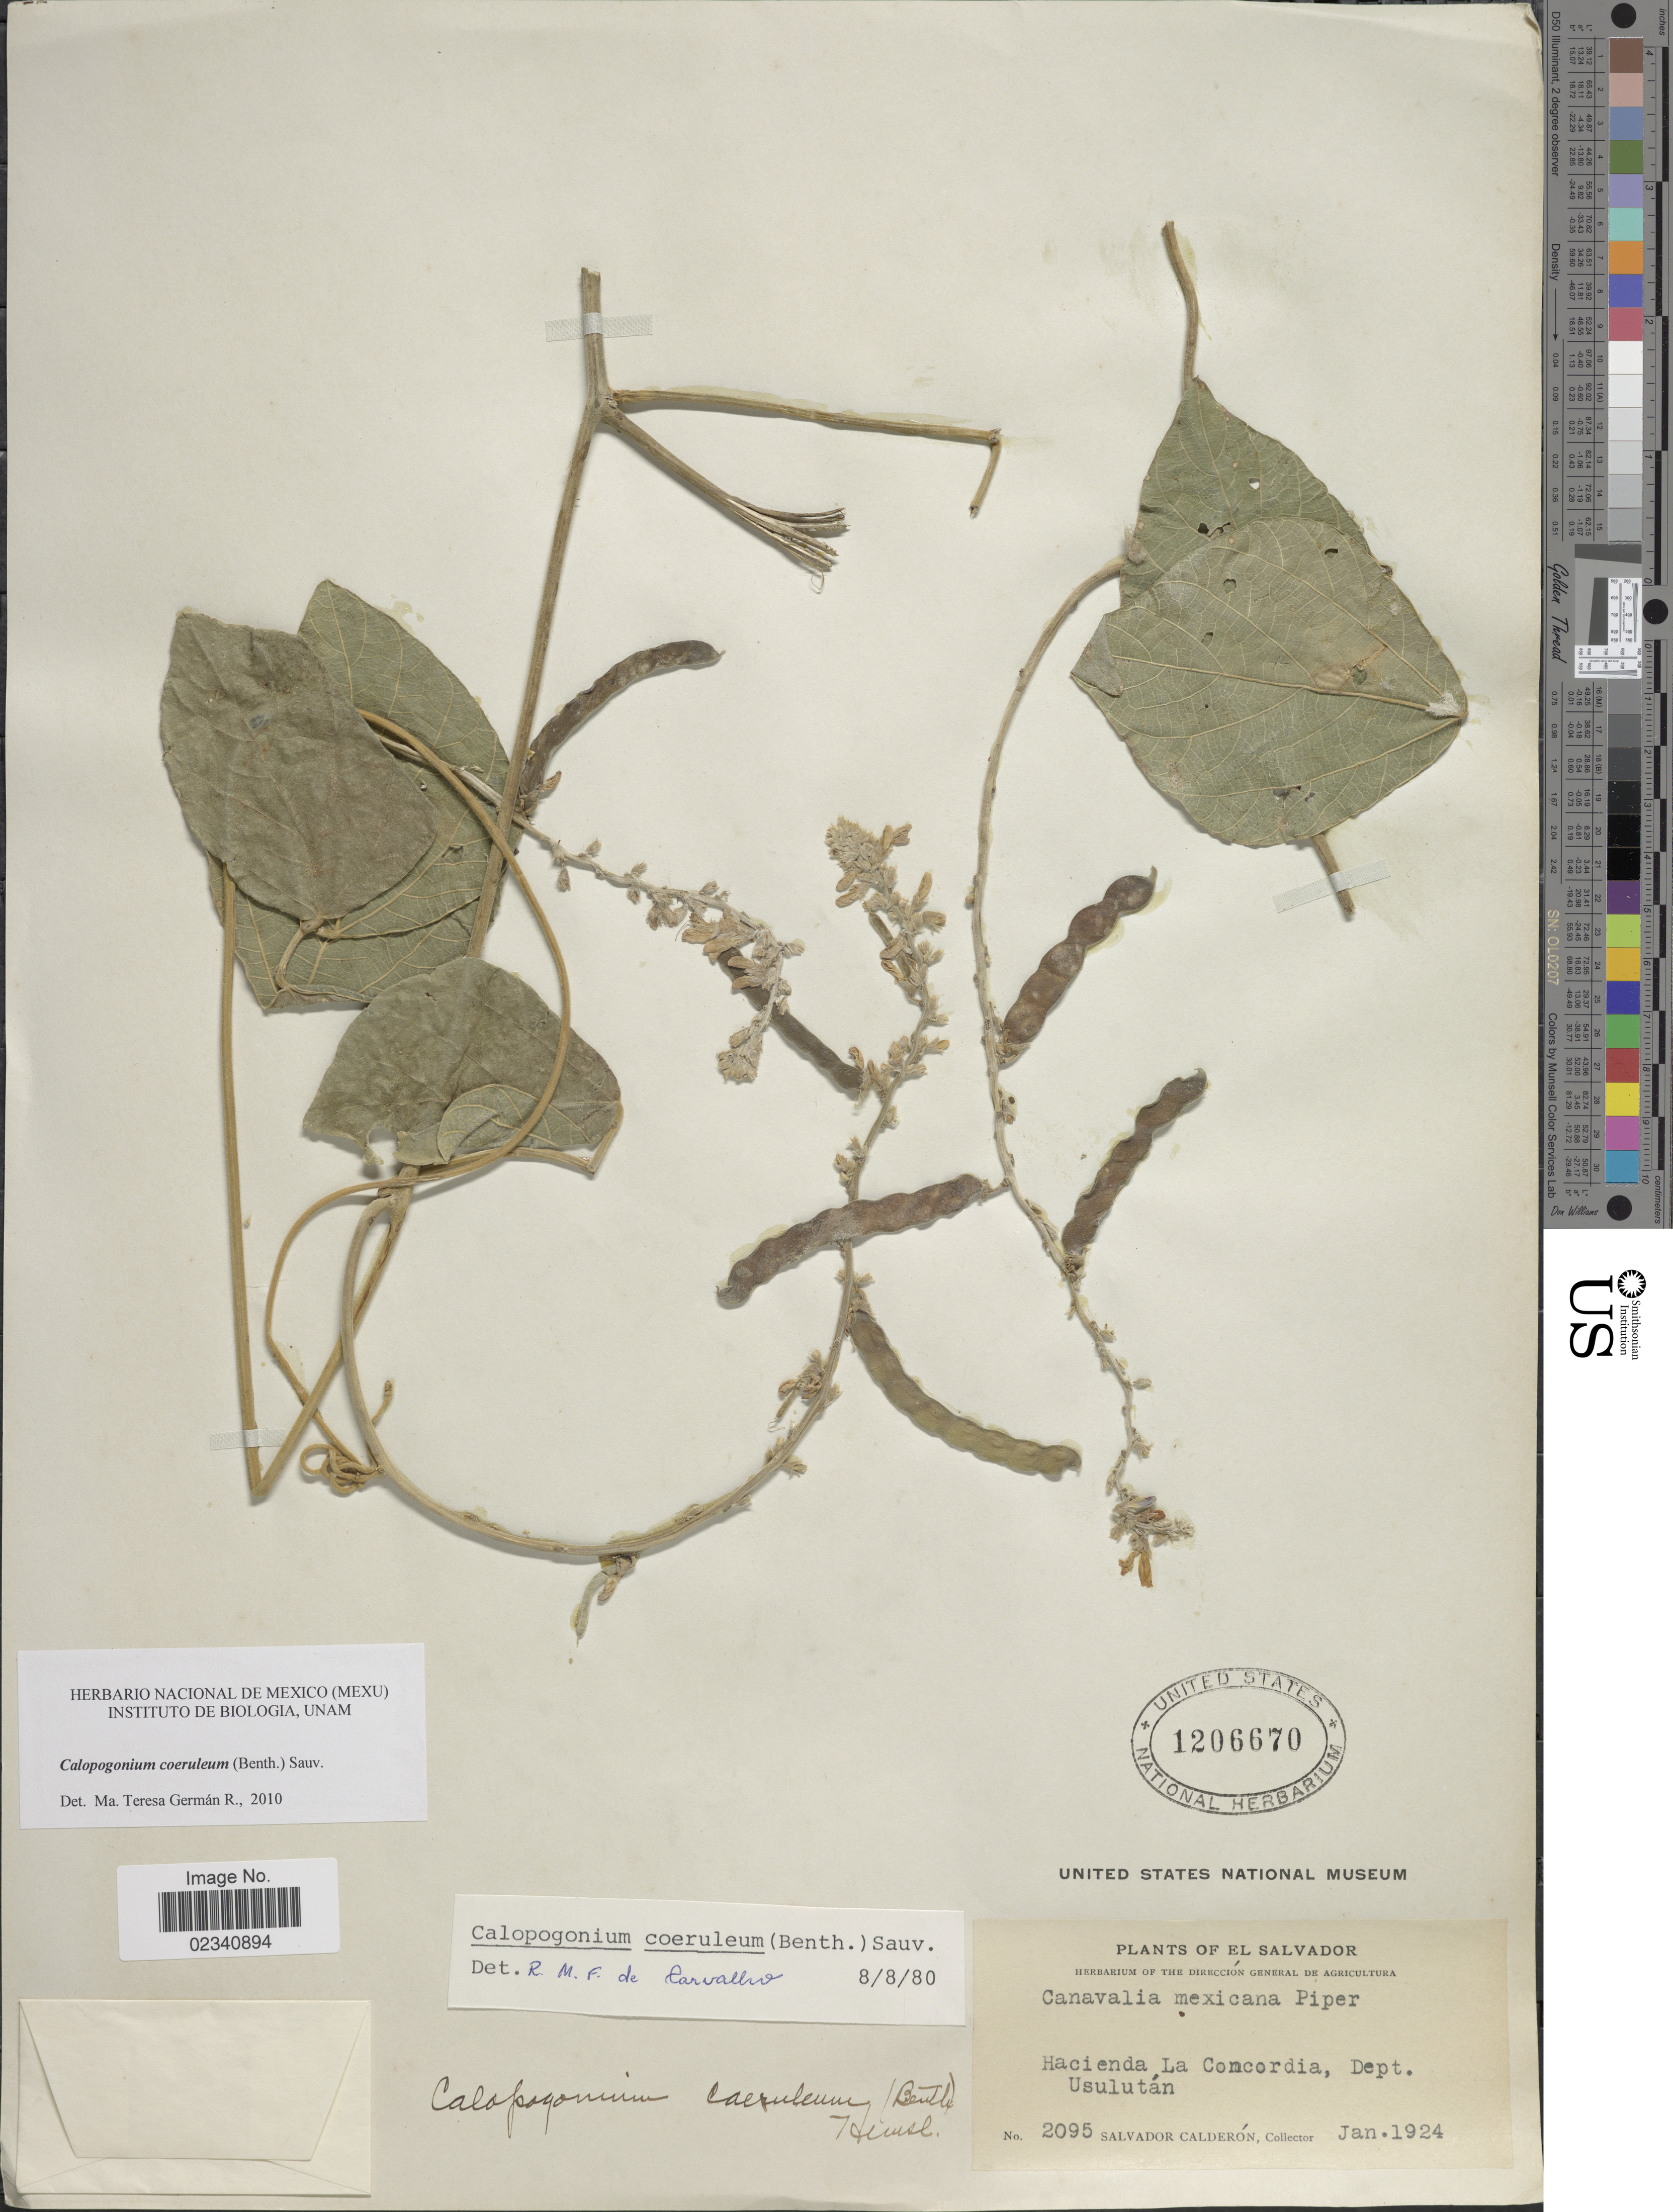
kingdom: Plantae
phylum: Tracheophyta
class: Magnoliopsida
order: Fabales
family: Fabaceae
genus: Calopogonium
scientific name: Calopogonium caeruleum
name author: (Benth.) C. Wright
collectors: S. Calderón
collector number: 2095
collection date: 1924-01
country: El Salvador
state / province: Usulután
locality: Hacienda La Concordia, Dept. Usulutan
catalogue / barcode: US 1206670